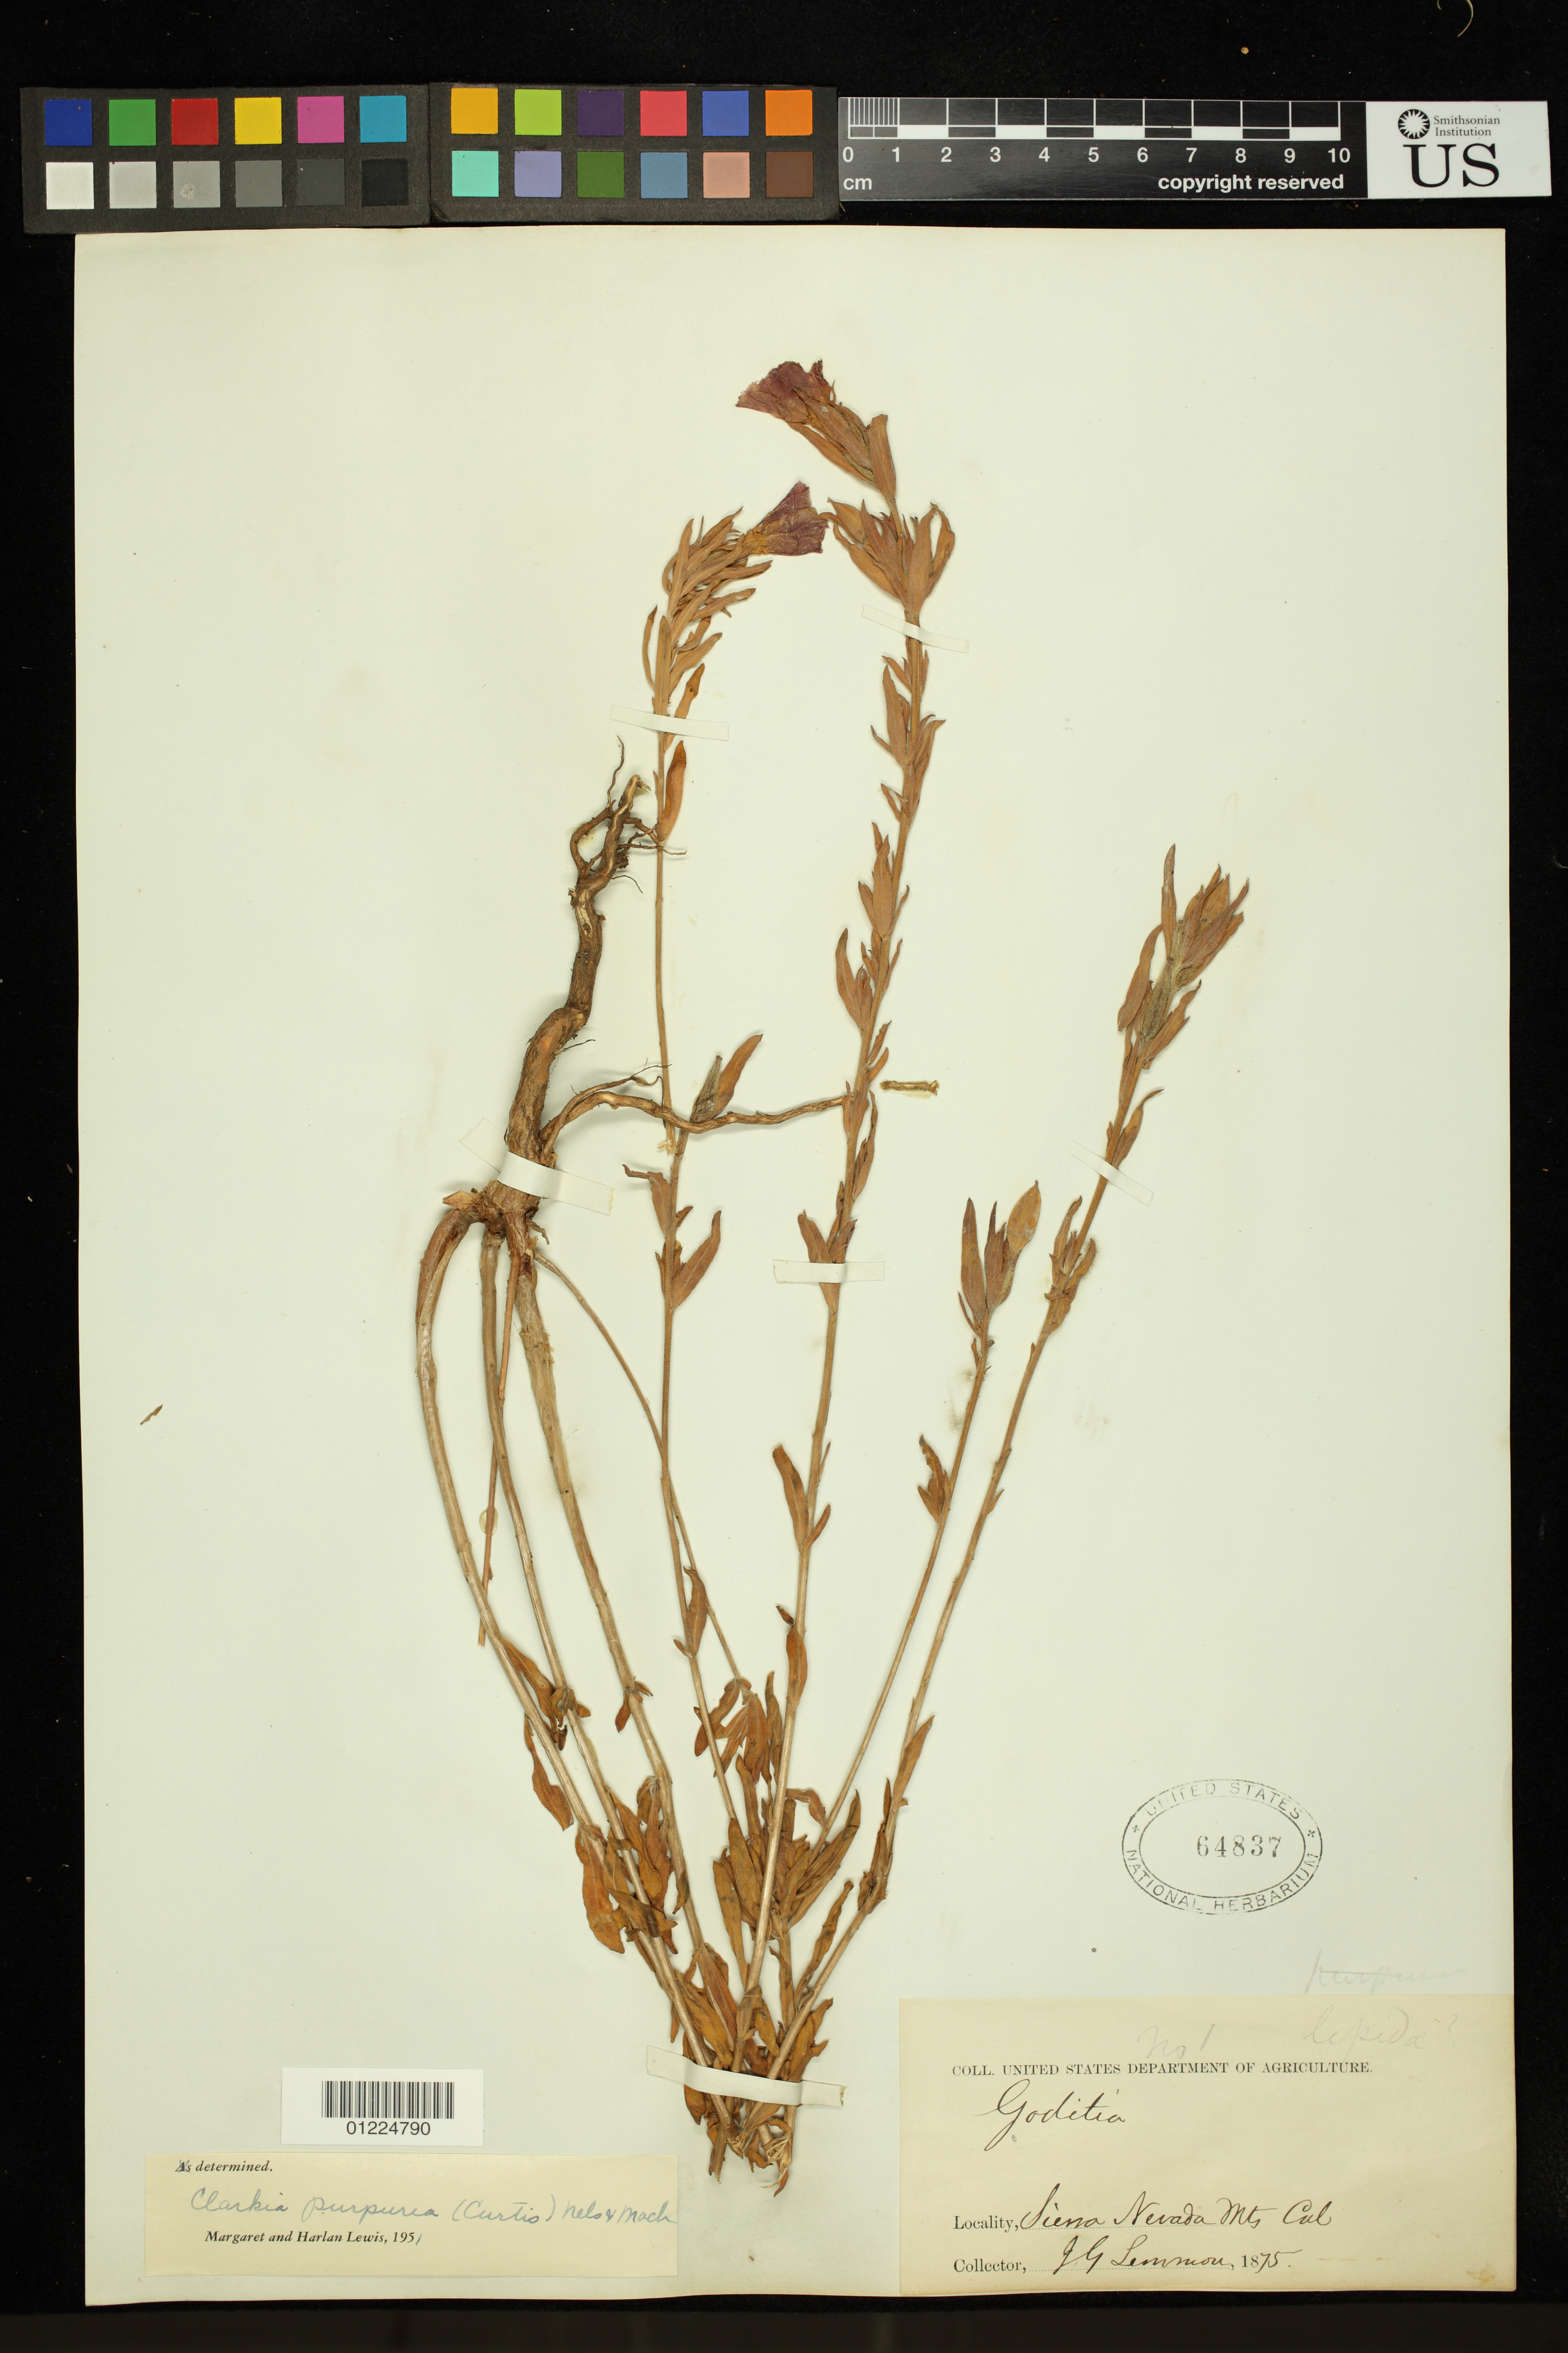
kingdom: Plantae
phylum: Tracheophyta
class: Magnoliopsida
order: Myrtales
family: Onagraceae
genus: Clarkia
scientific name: Clarkia purpurea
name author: (Curtis) A. Nelson & J.F. Macbr.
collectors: J. G. Lemmon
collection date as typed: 1875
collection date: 1875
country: United States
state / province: California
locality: Sierra Nevada Mtns.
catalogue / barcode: US 64837